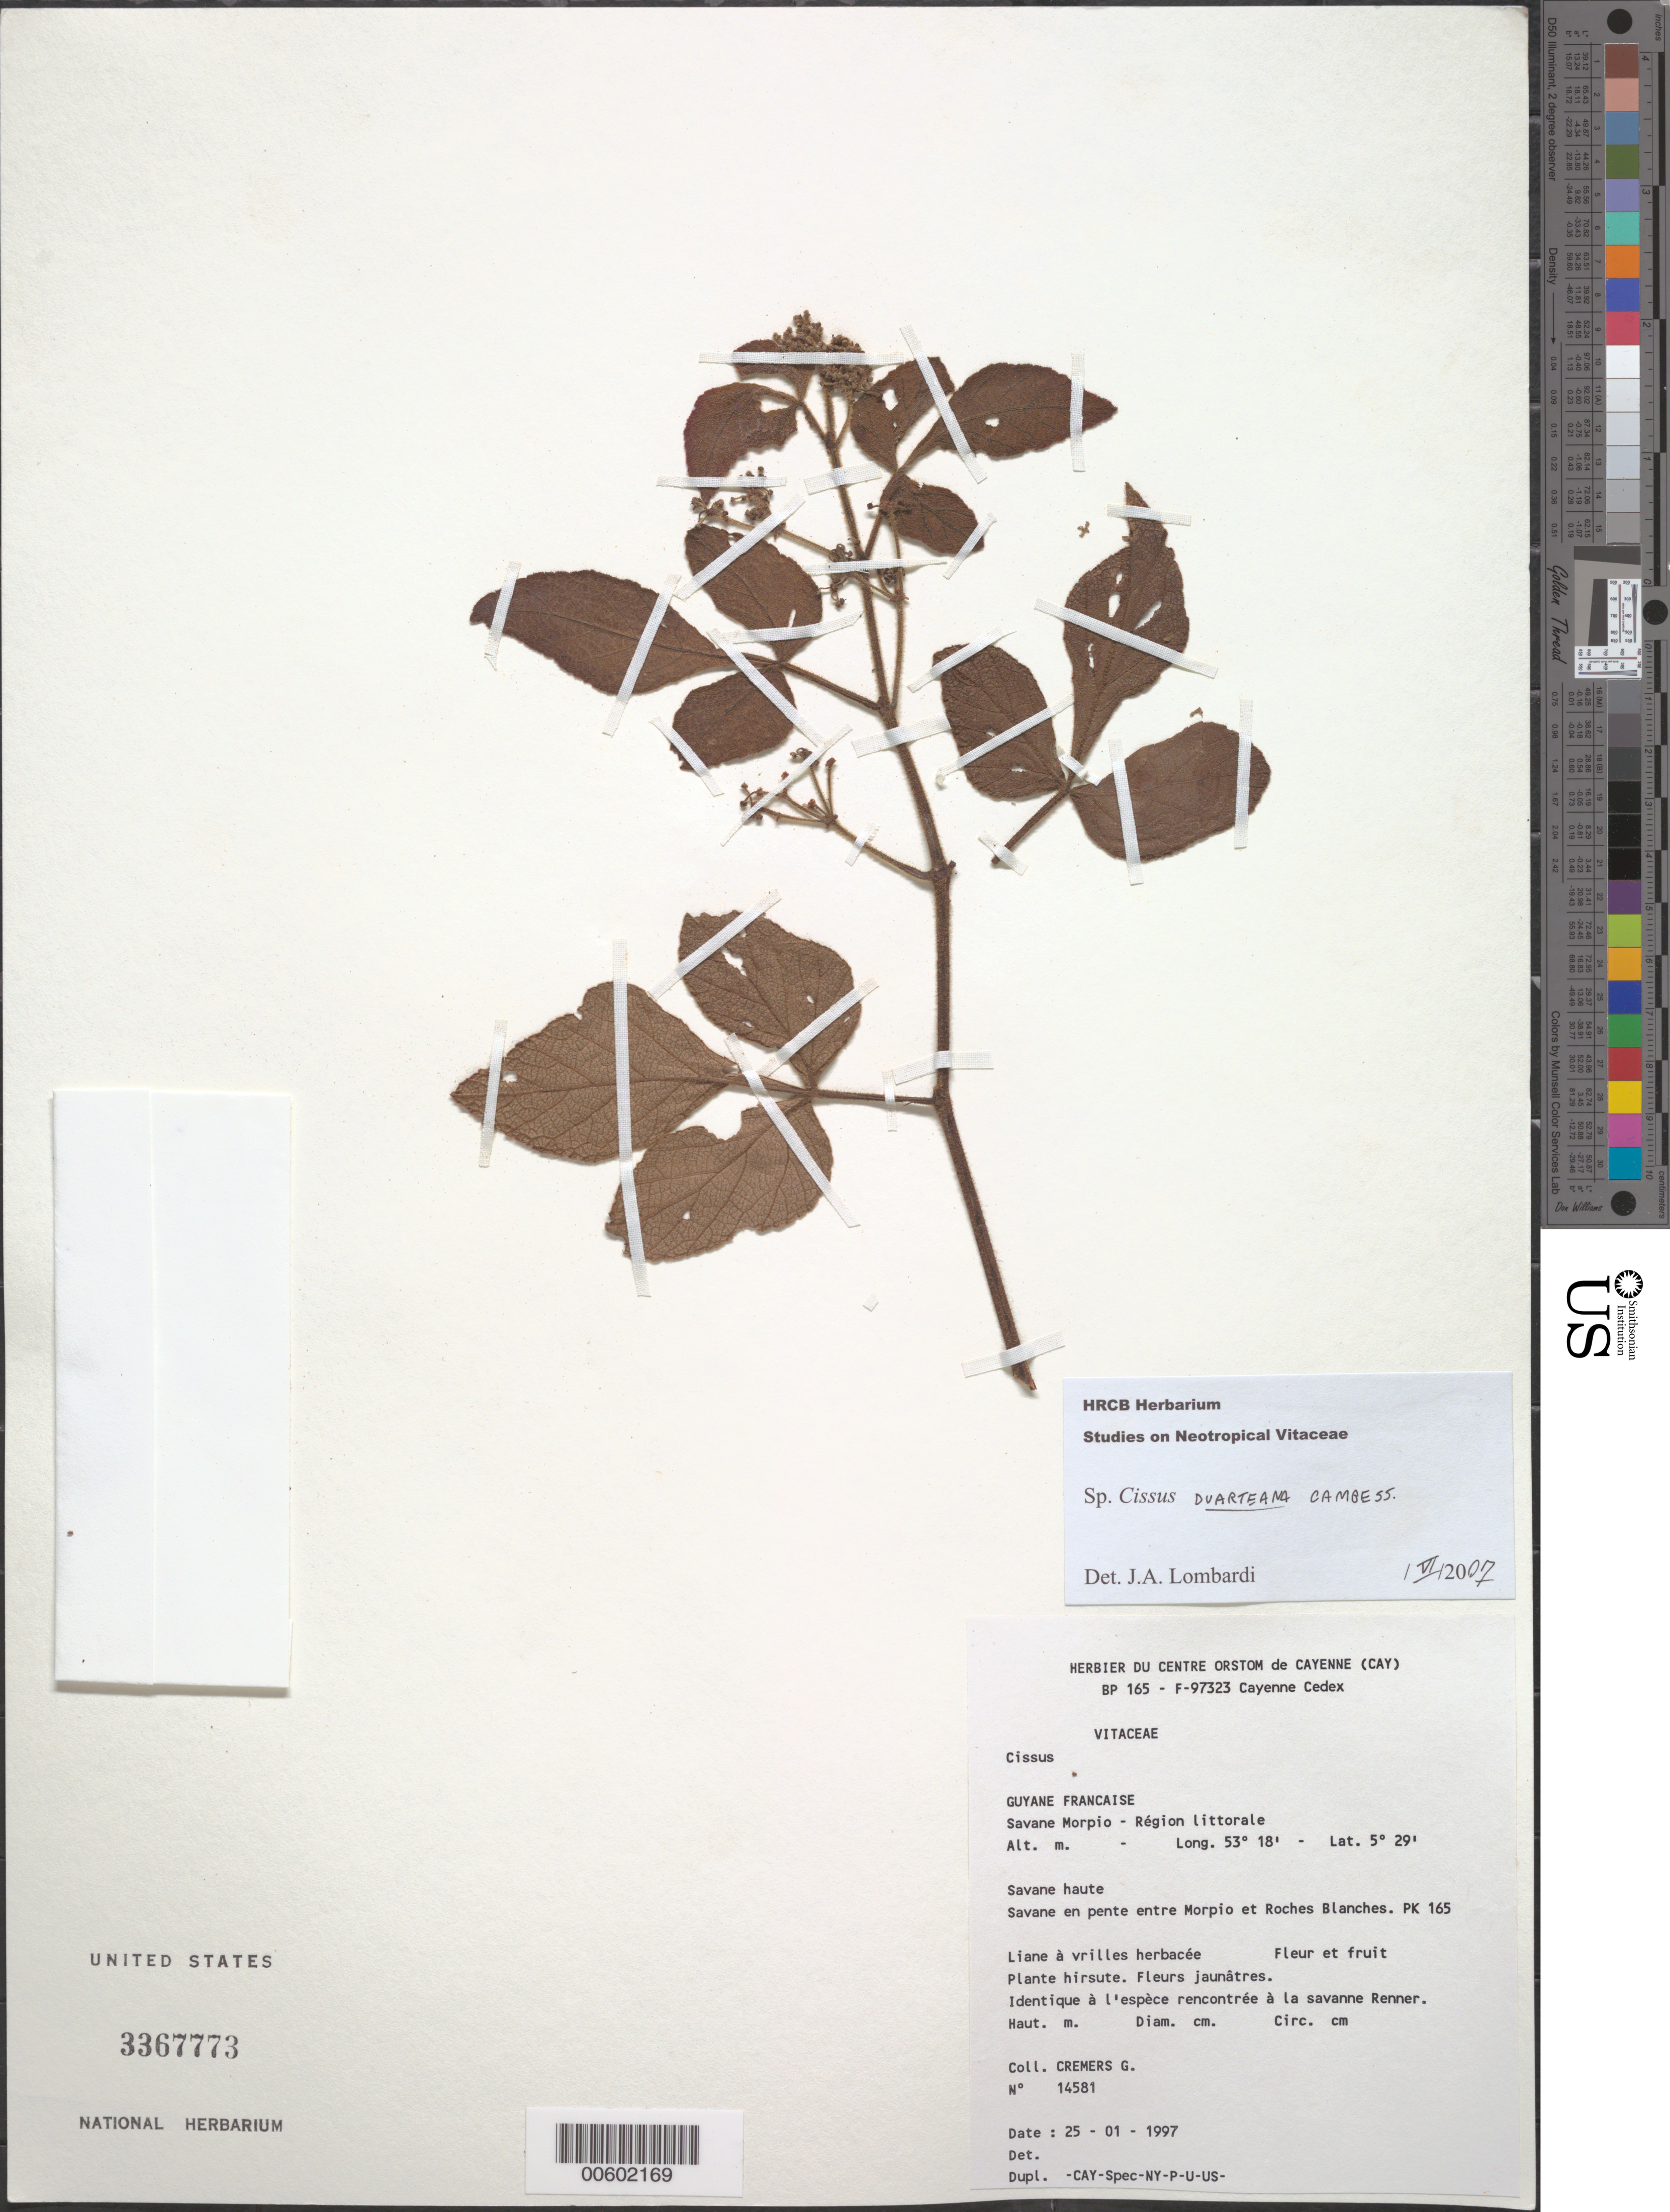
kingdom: Plantae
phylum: Tracheophyta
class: Magnoliopsida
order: Vitales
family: Vitaceae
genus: Cissus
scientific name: Cissus duarteana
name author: Cambess.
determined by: Lombardi, Julio A.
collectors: G. Cremers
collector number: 14581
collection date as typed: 25-Jan-97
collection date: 1997-01-25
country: French Guiana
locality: Savane Morpio, entre Morpio et Roches Blanches, PK 165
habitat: Savane haute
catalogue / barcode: US 3367773